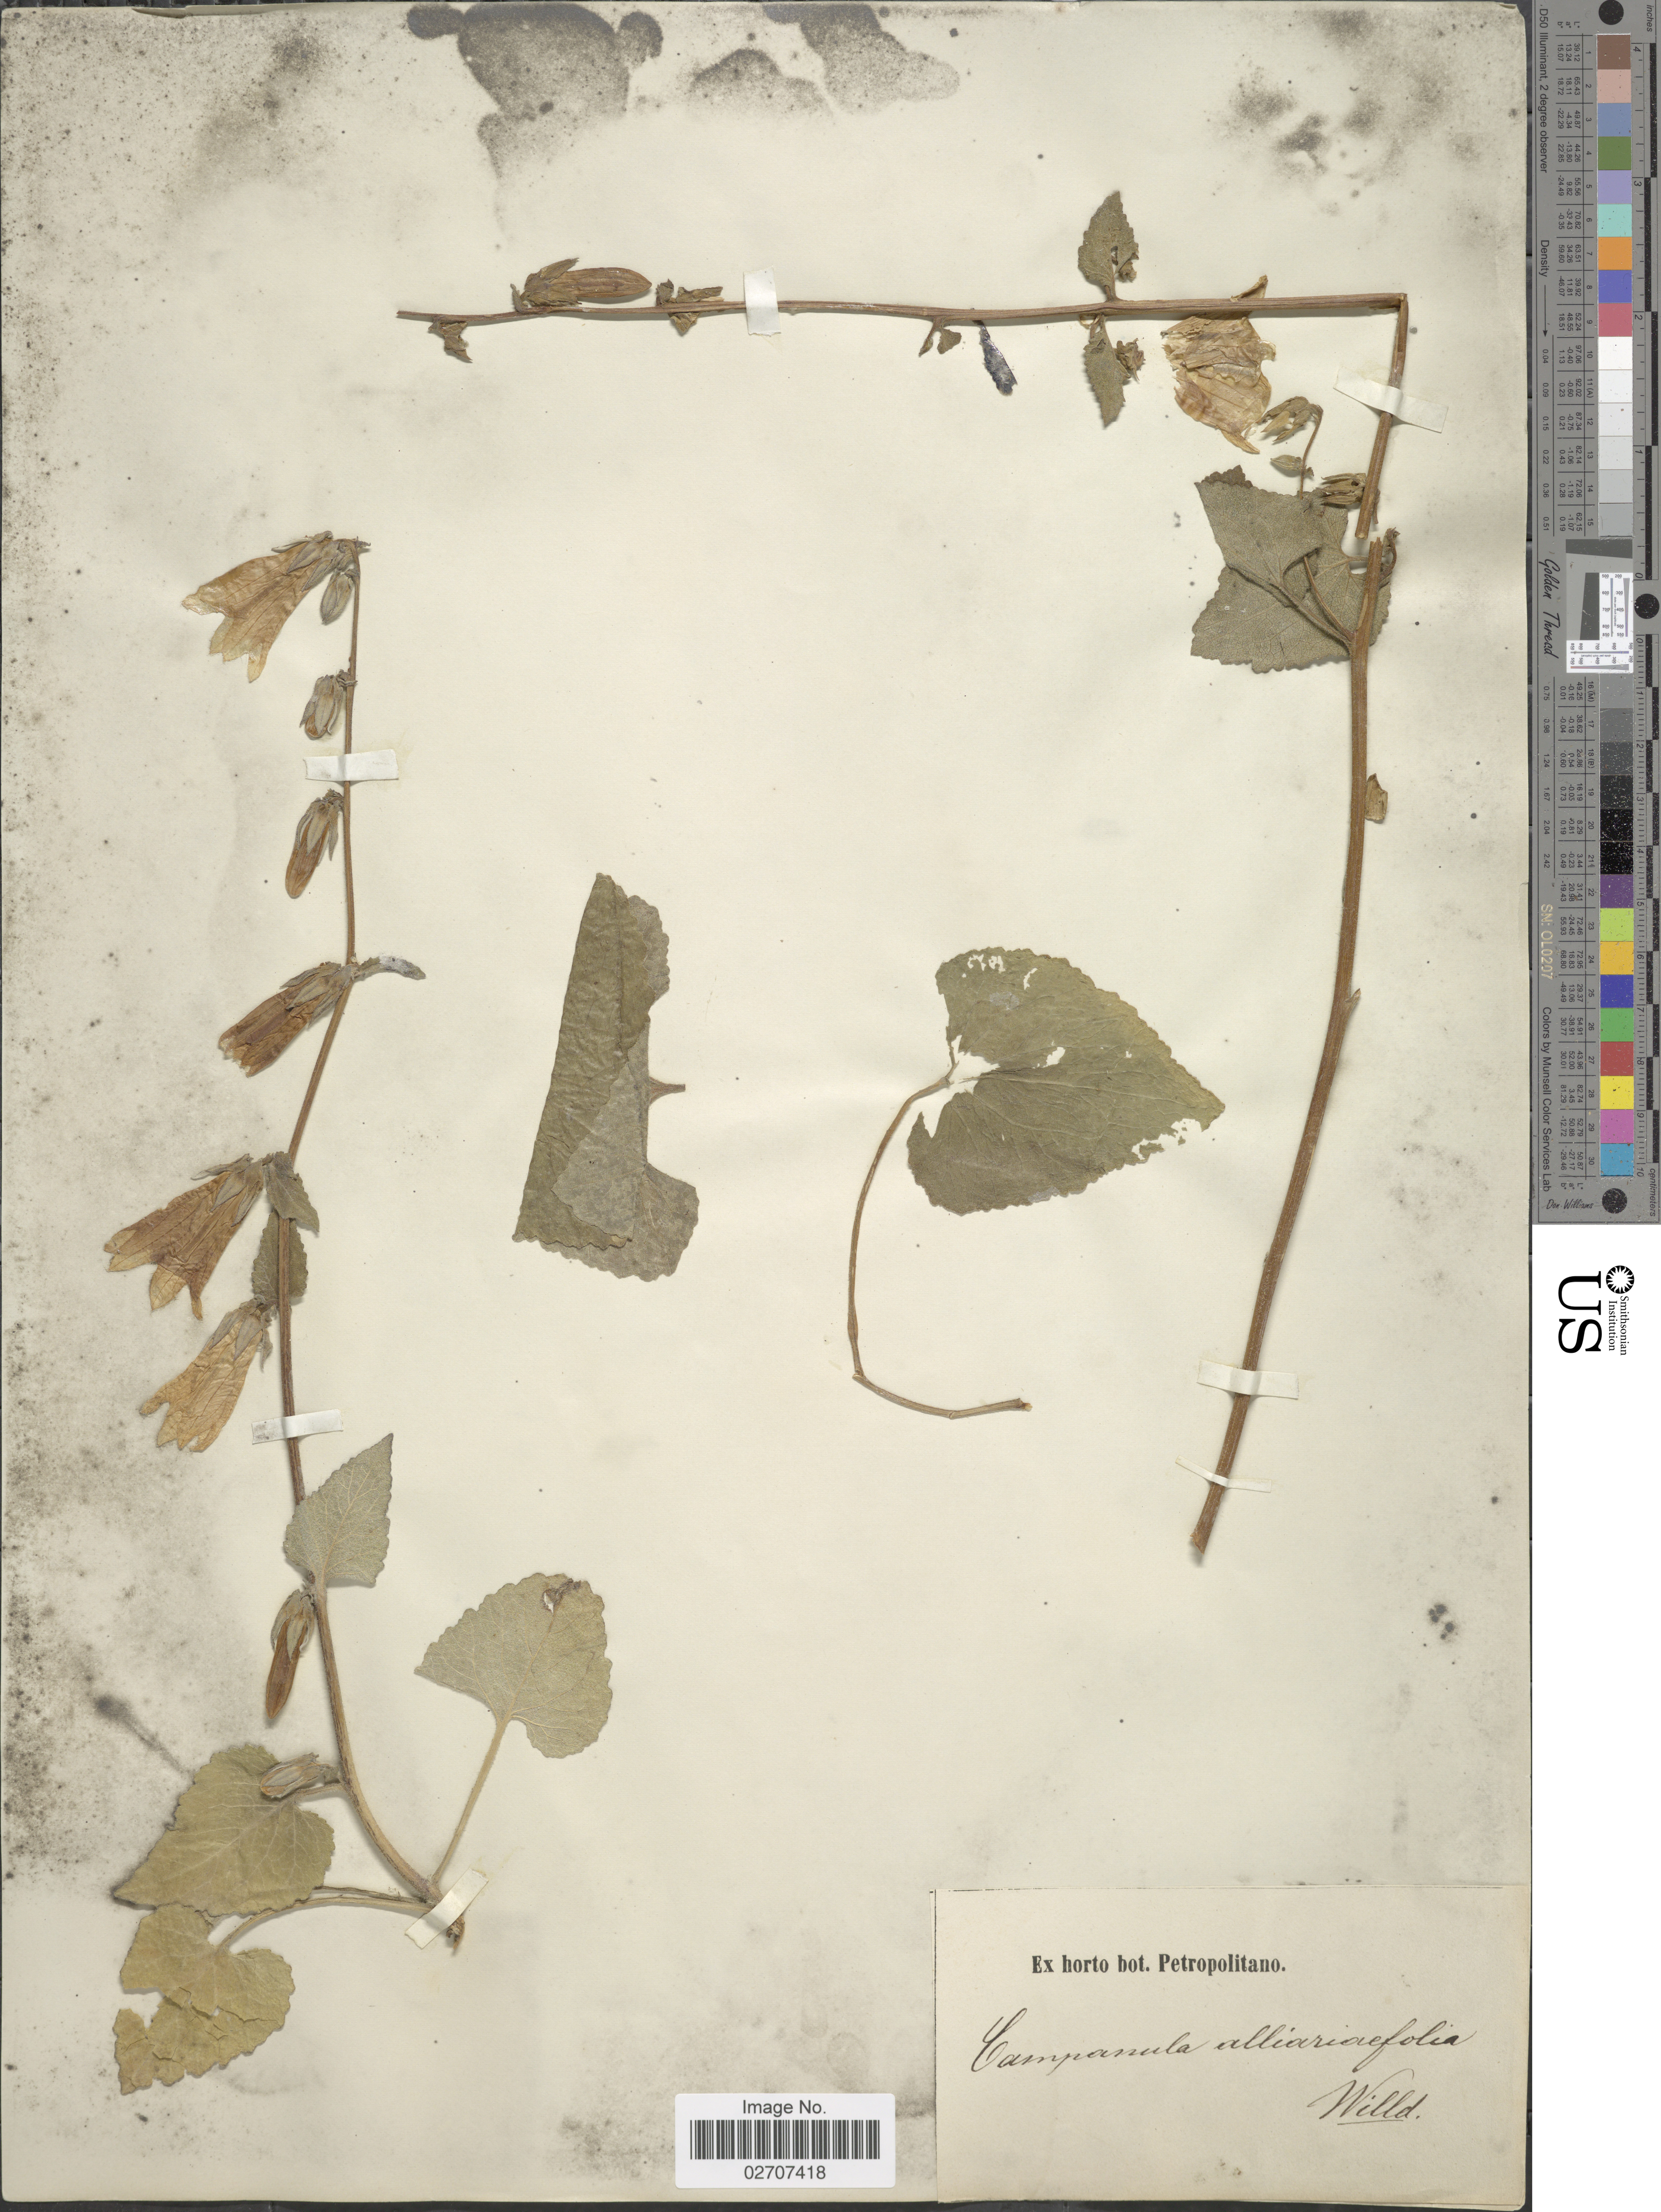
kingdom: Plantae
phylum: Tracheophyta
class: Magnoliopsida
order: Asterales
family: Campanulaceae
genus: Campanula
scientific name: Campanula alliariifolia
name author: Willd.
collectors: ex Horto Bot. Petropolitano